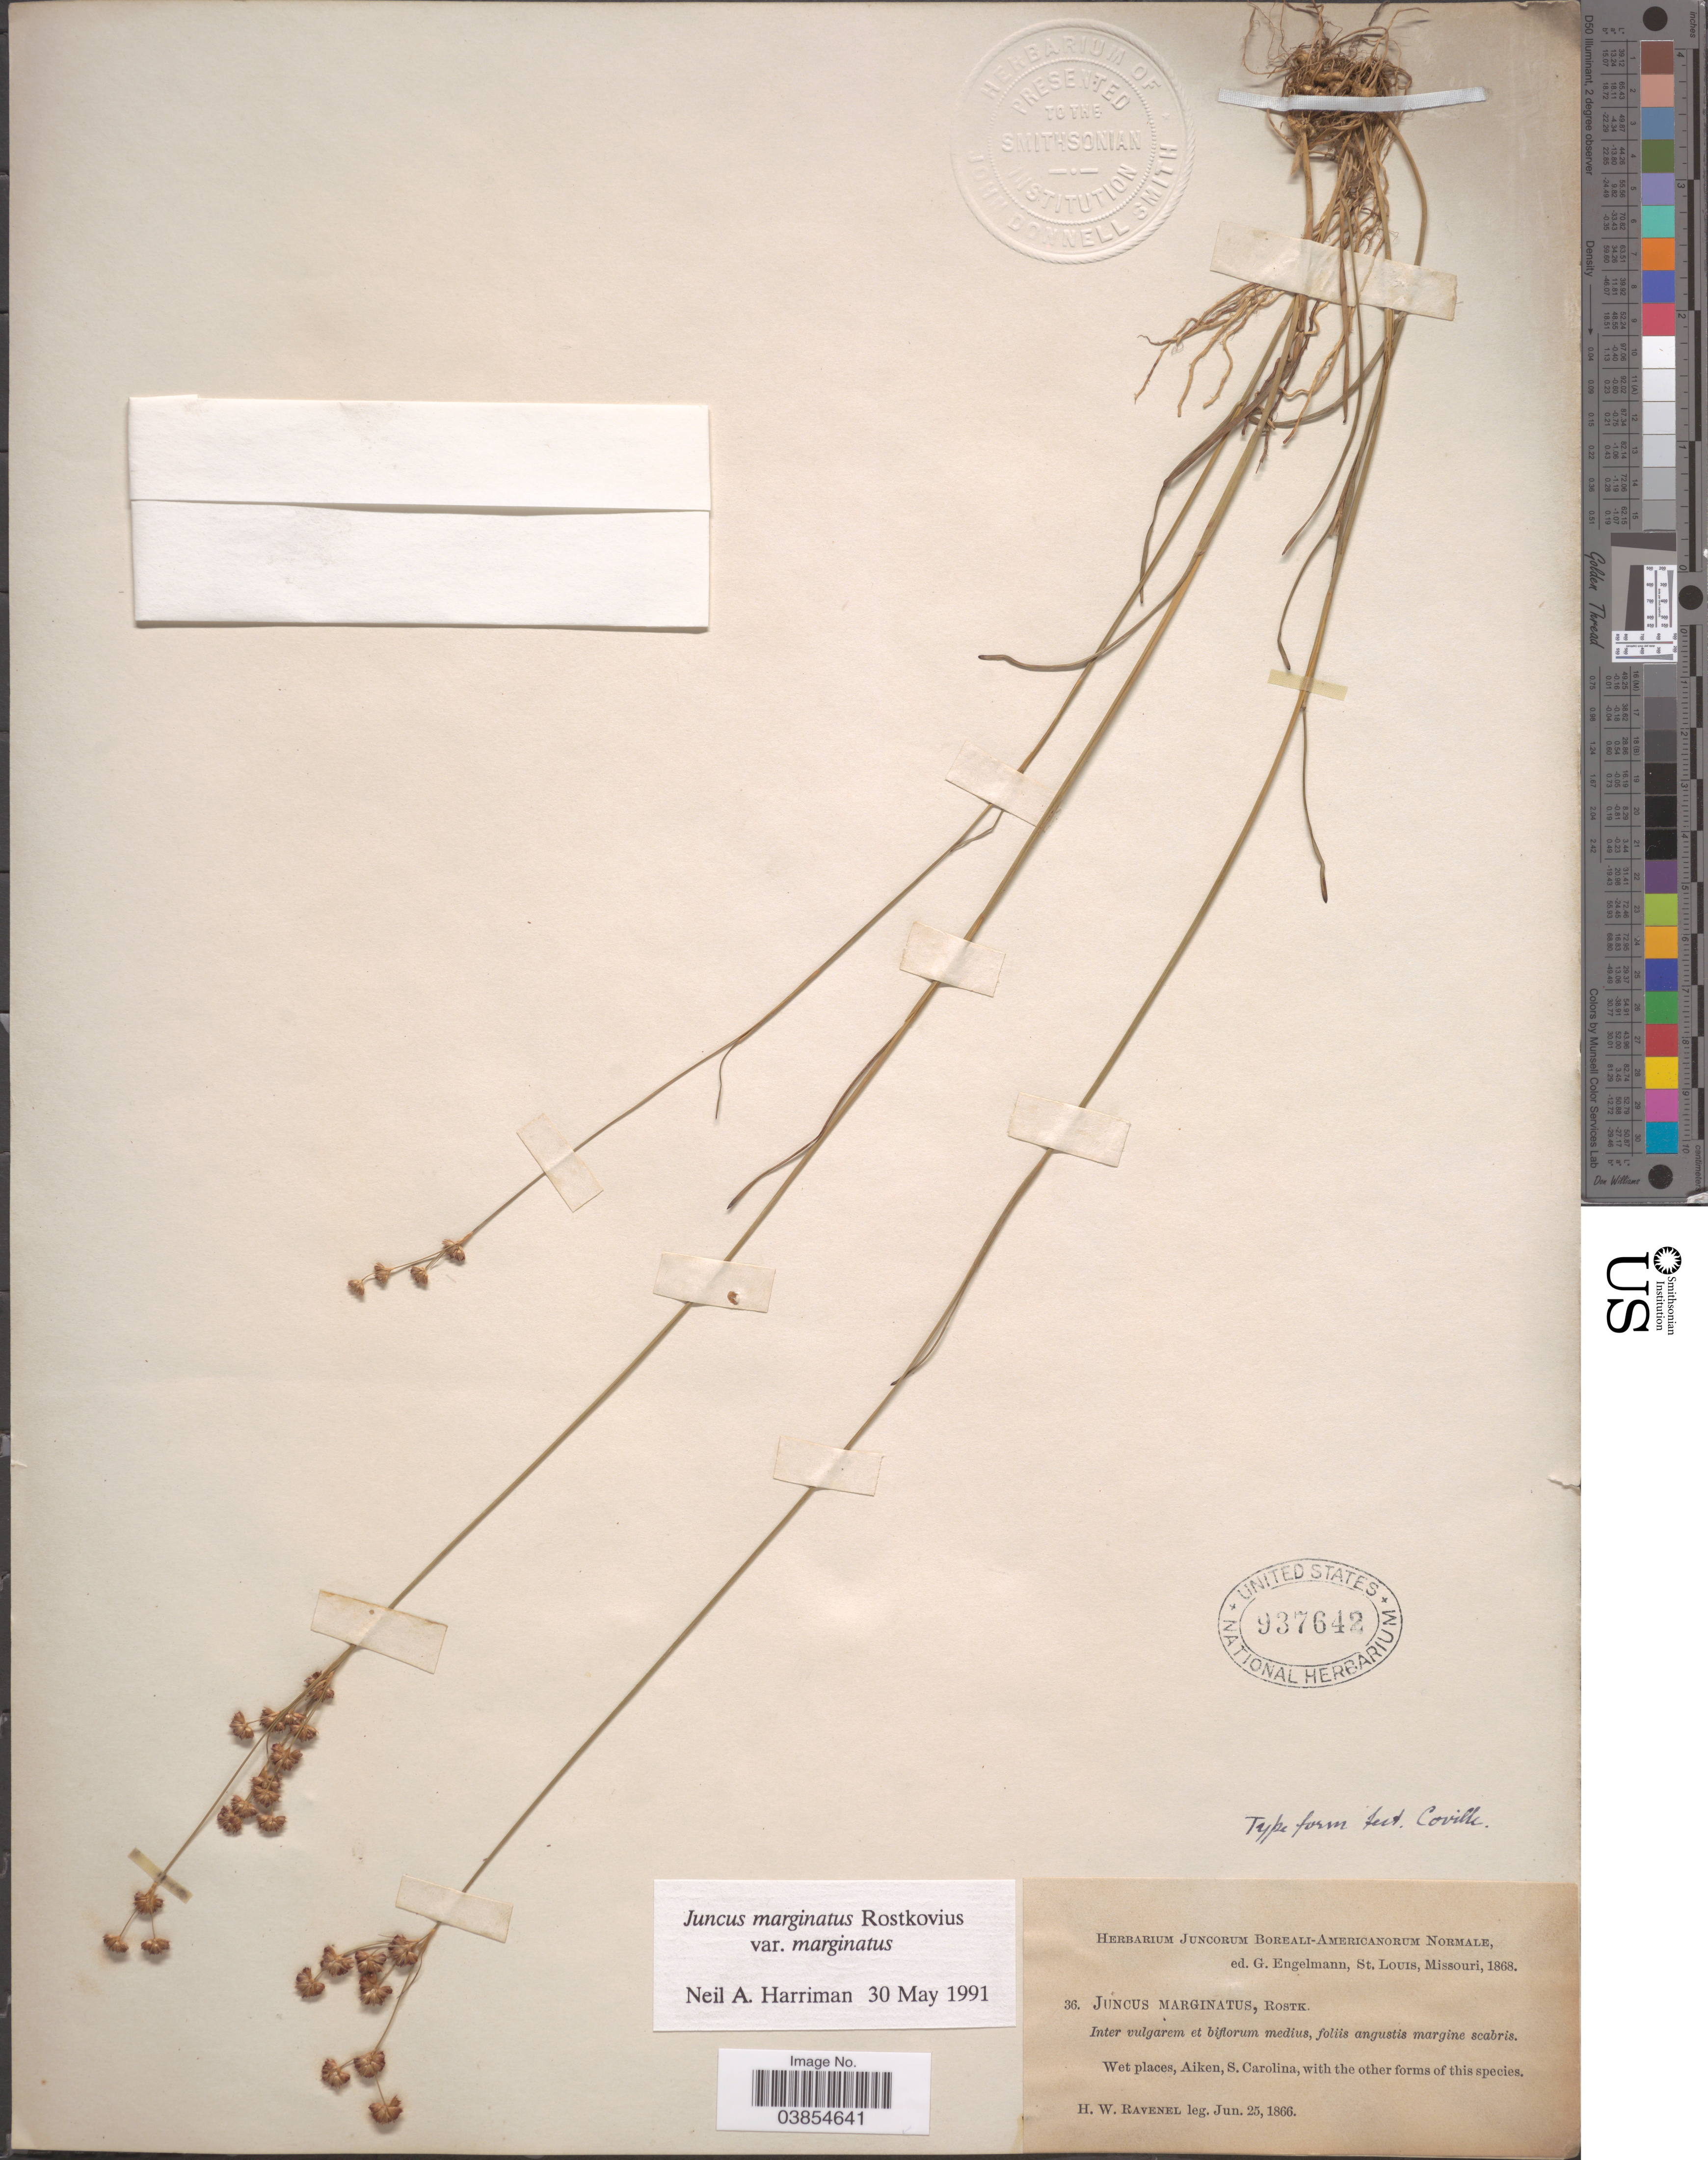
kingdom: Plantae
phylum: Tracheophyta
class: Liliopsida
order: Poales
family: Juncaceae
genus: Juncus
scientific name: Juncus marginatus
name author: Rostk.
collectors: H. Ravenel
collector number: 36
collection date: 1866-06-25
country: United States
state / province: South Carolina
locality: Wet places, Aiken. S. Carolina.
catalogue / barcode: US 937642